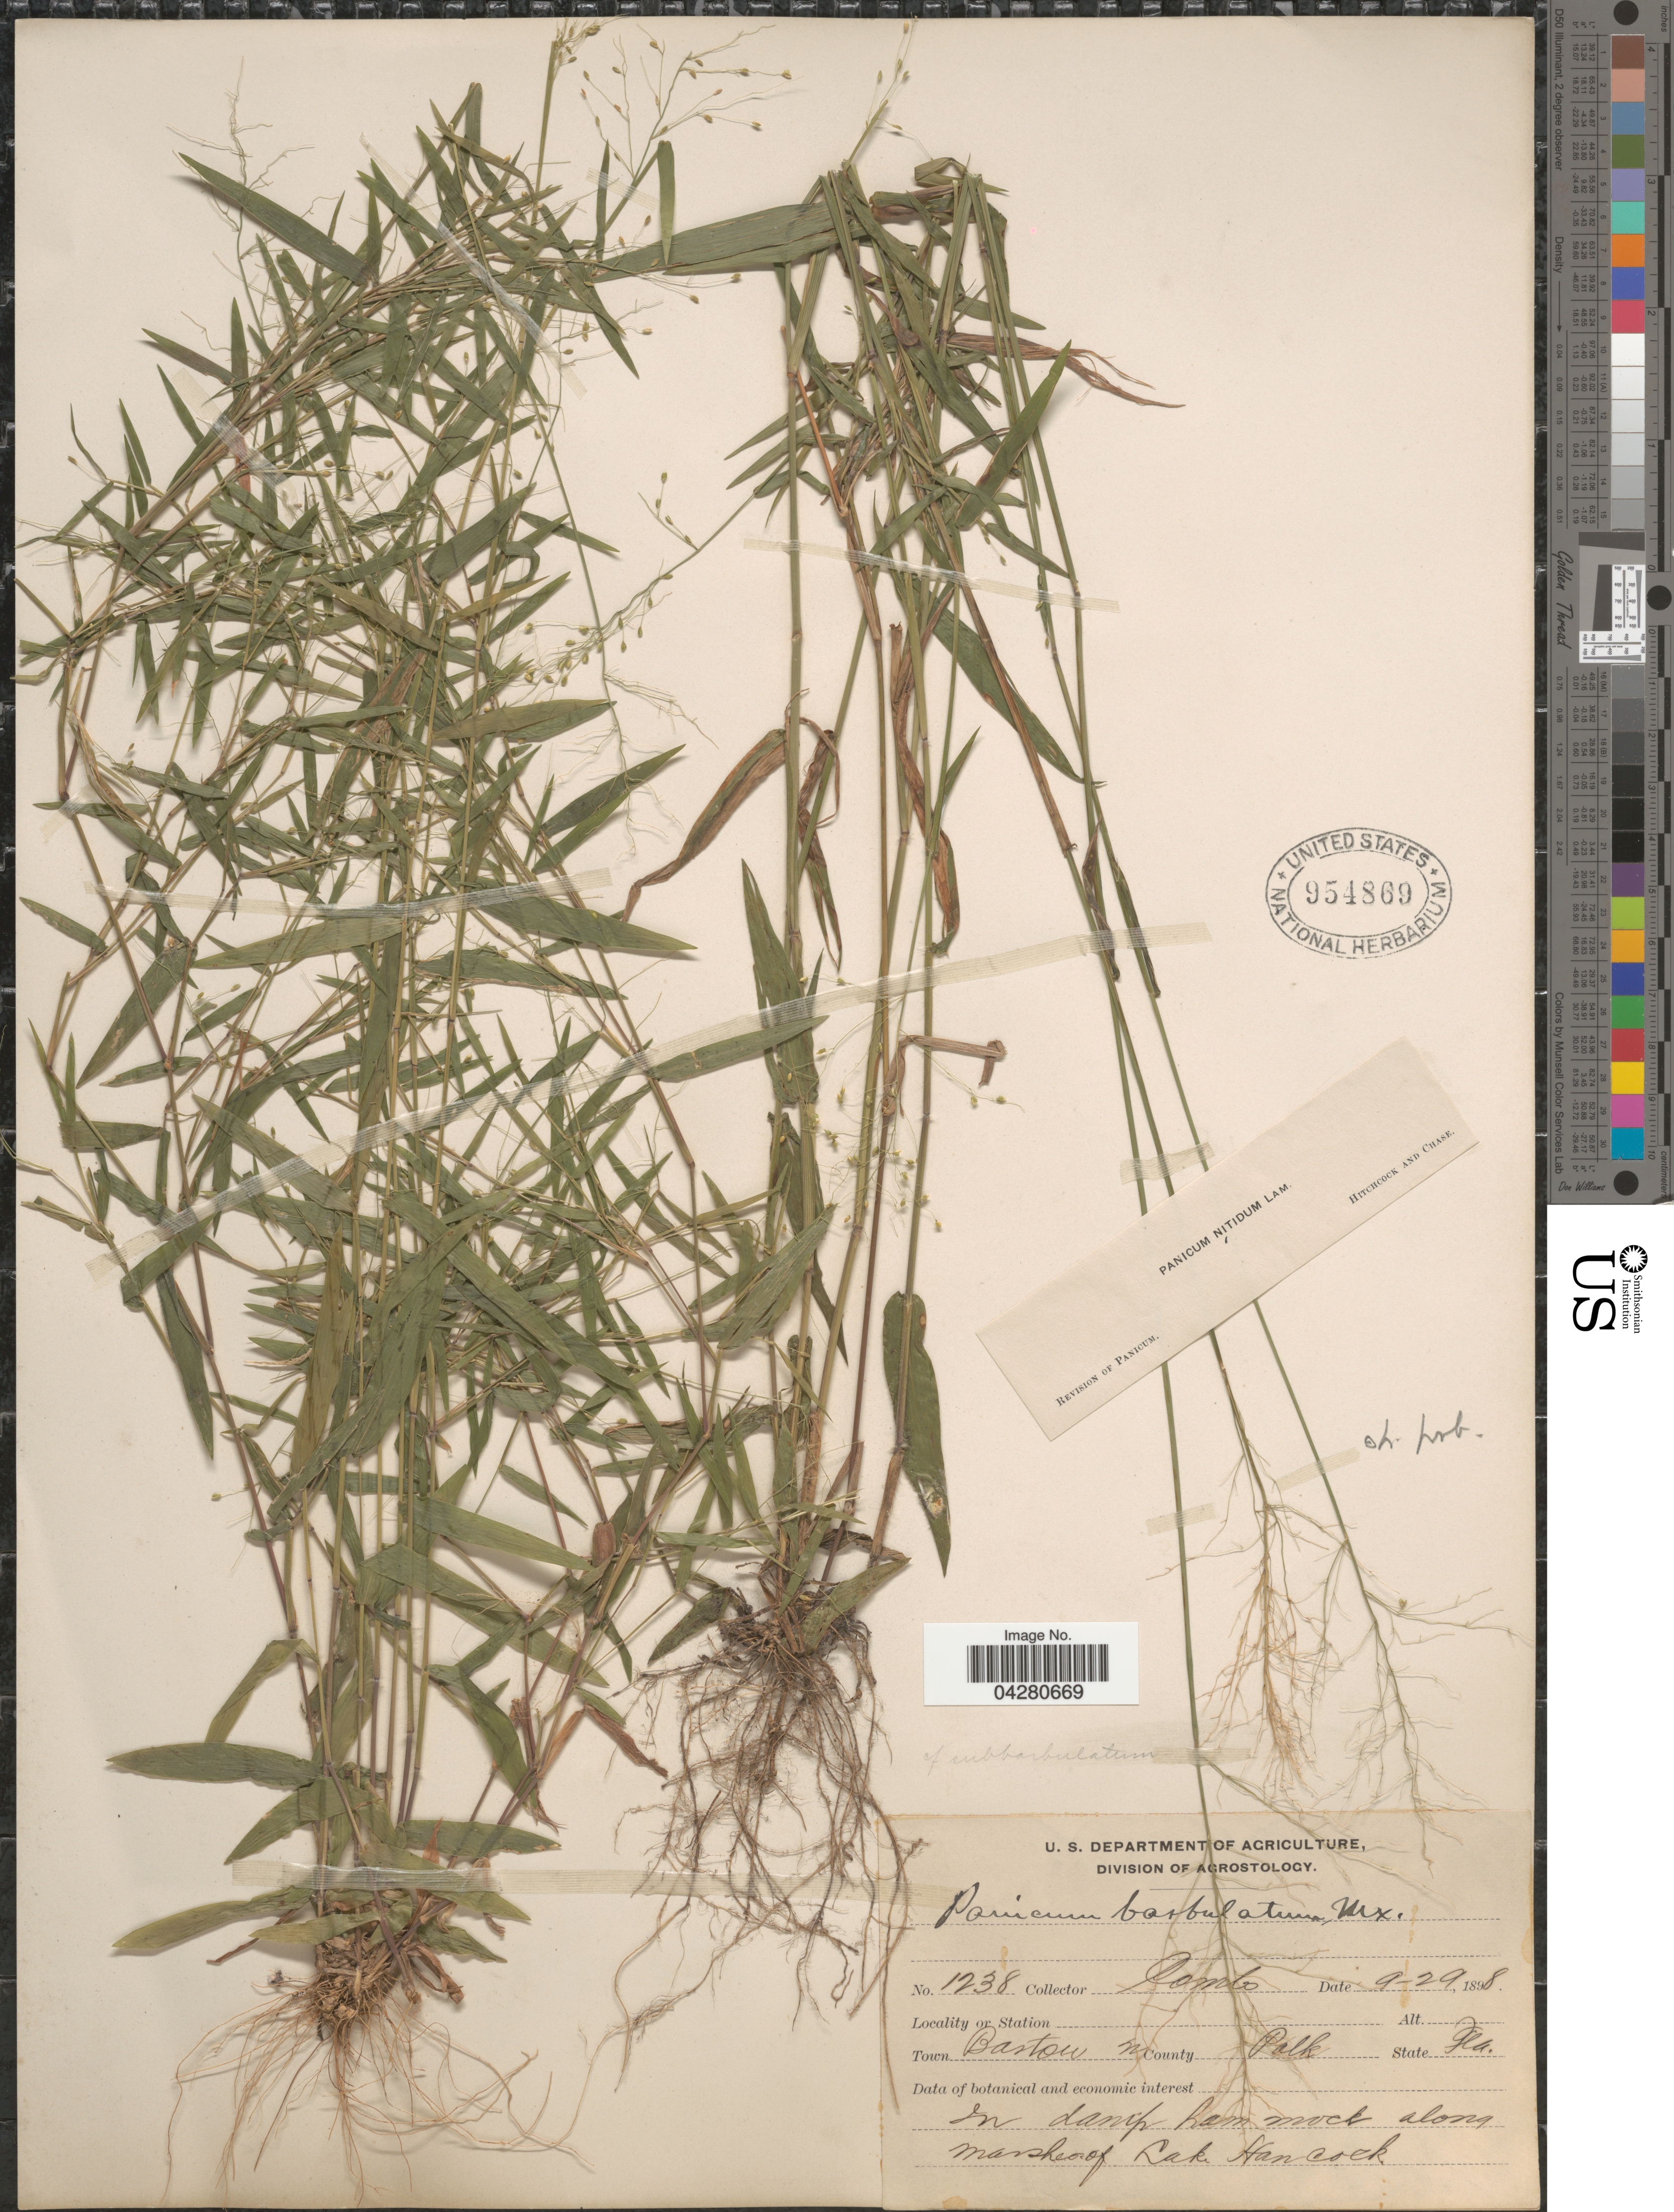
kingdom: Plantae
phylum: Tracheophyta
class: Liliopsida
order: Poales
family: Poaceae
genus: Dichanthelium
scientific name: Dichanthelium dichotomum var. dichotomum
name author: (L.) Gould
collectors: -. Combs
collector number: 1238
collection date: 1898-09-29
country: United States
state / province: Florida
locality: Town Bartow W. County Polk. Along marshes of Lake Hancock.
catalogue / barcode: US 954869